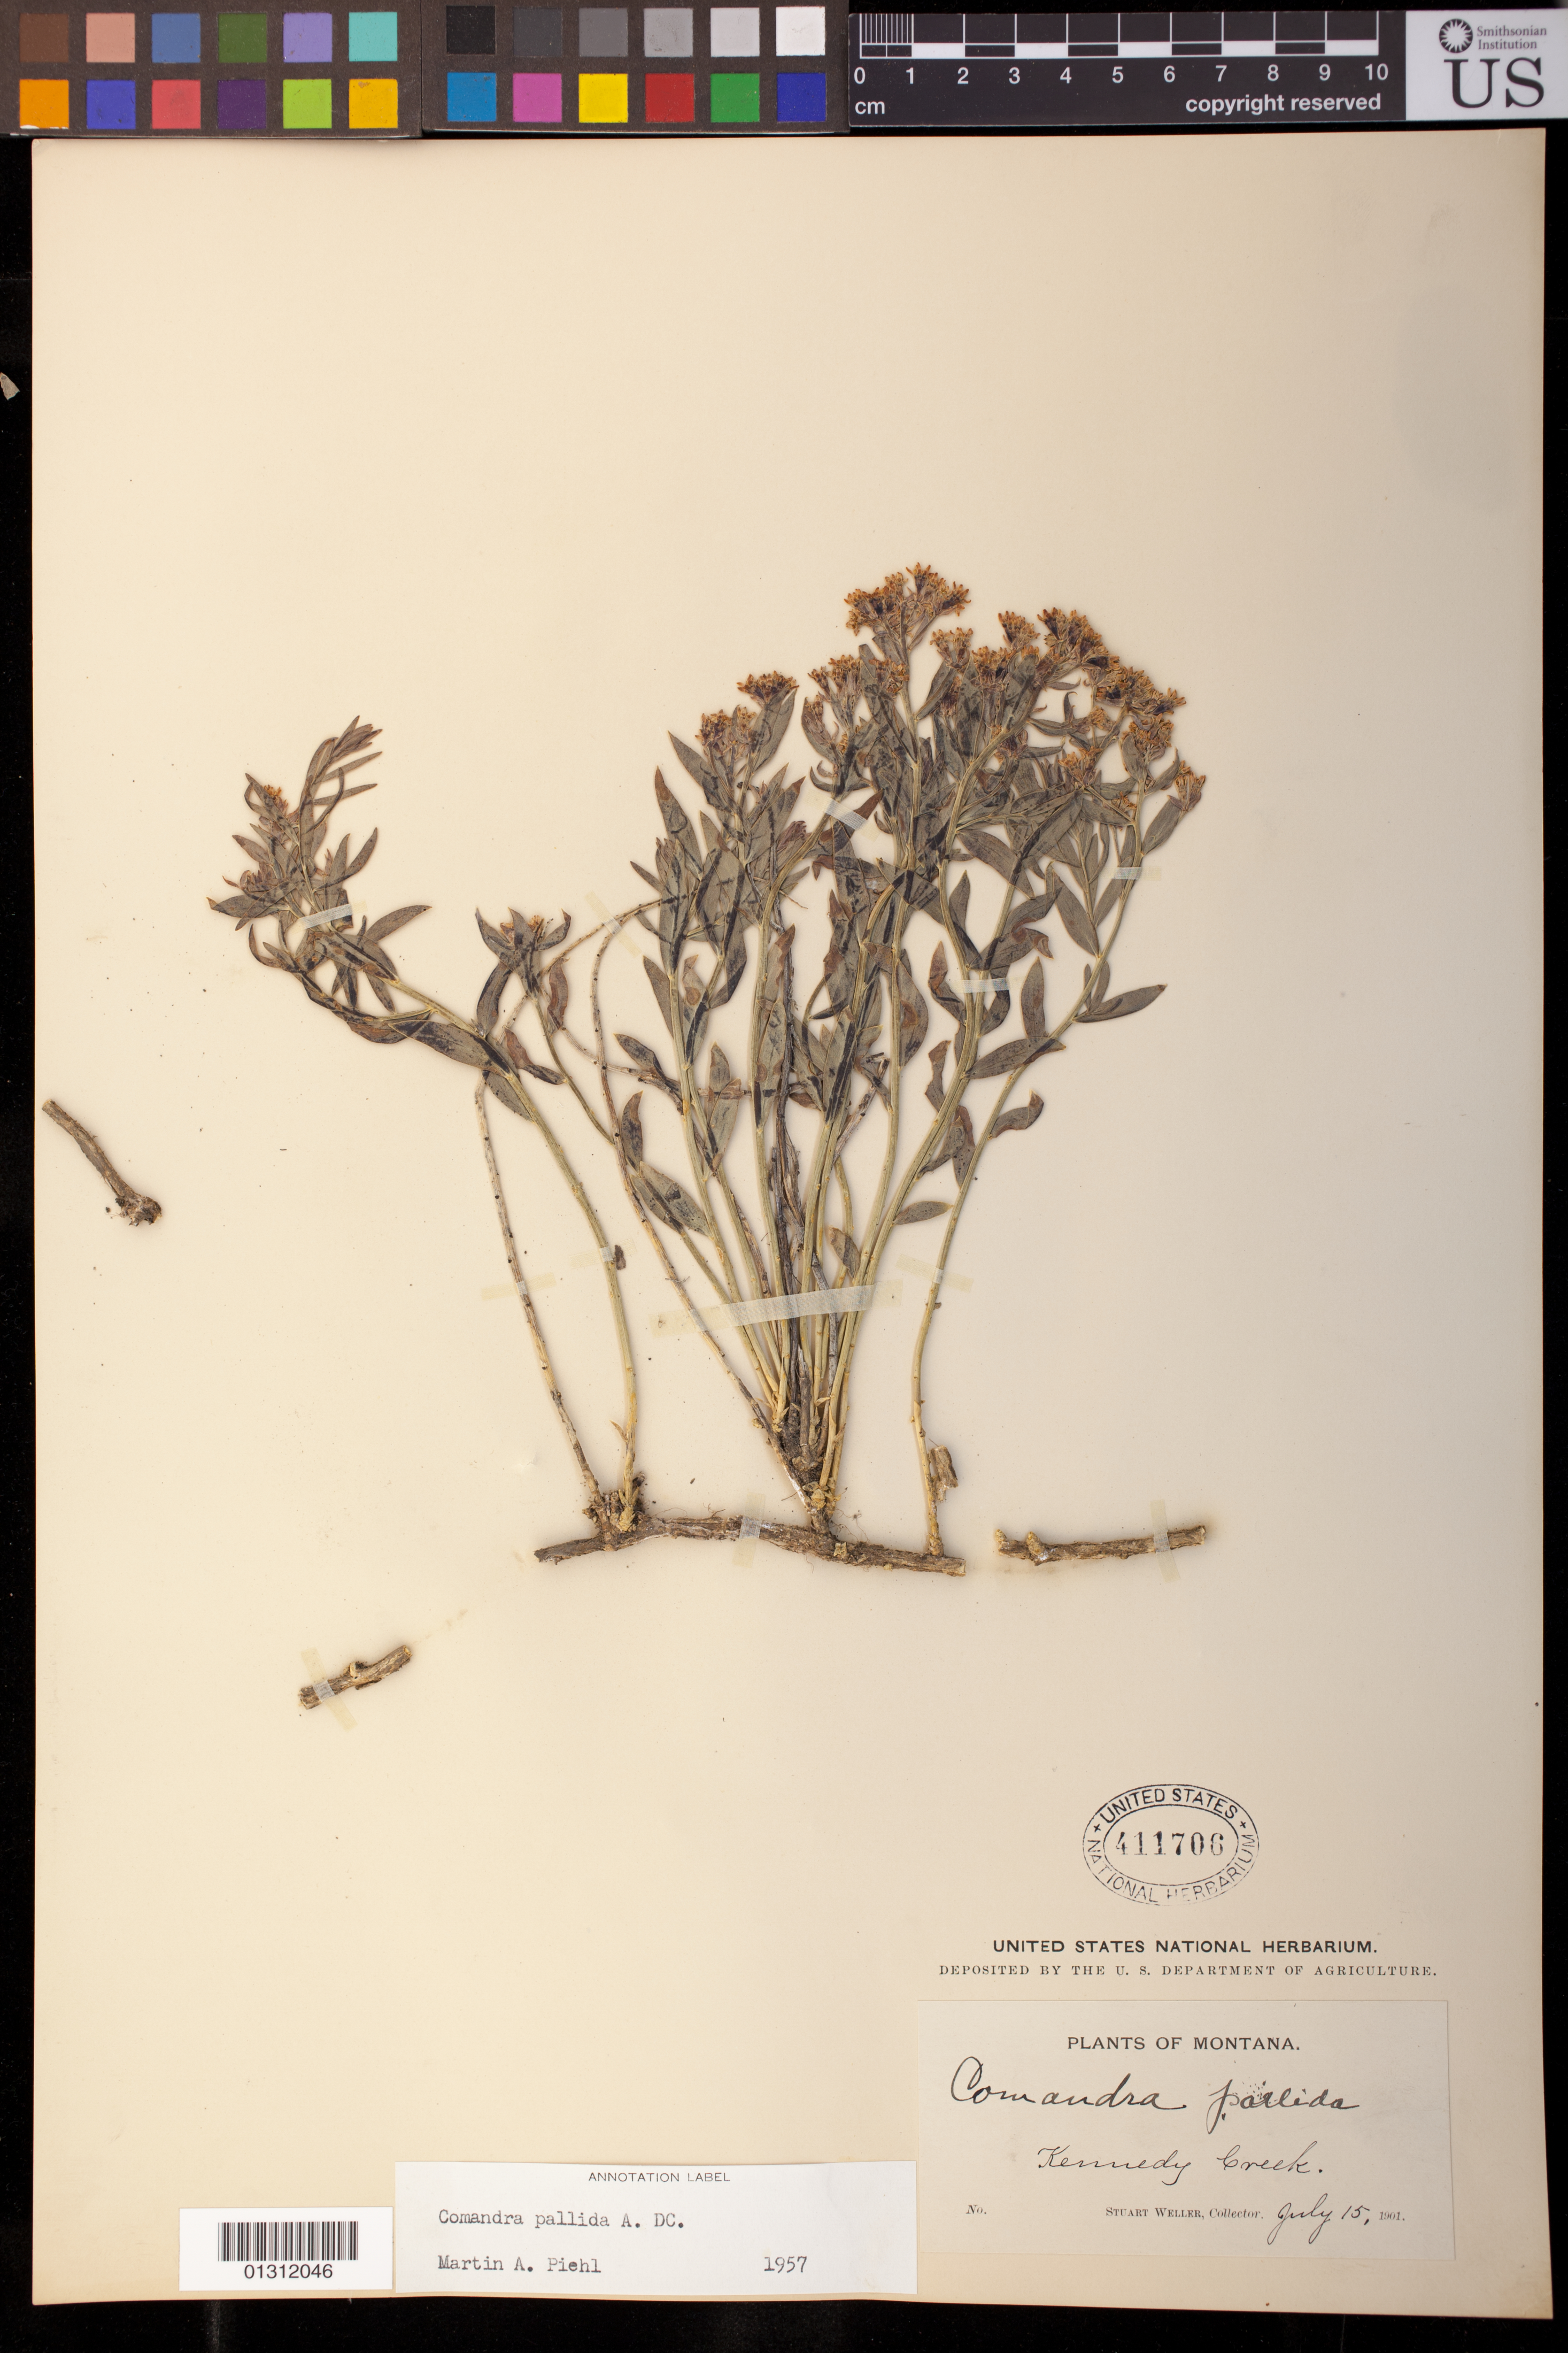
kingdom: Plantae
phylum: Tracheophyta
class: Magnoliopsida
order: Santalales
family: Comandraceae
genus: Comandra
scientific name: Comandra pallida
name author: A. DC.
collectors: S. Weller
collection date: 1901-07-15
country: United States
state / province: Montana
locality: Kennedy Creek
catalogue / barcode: US 411706